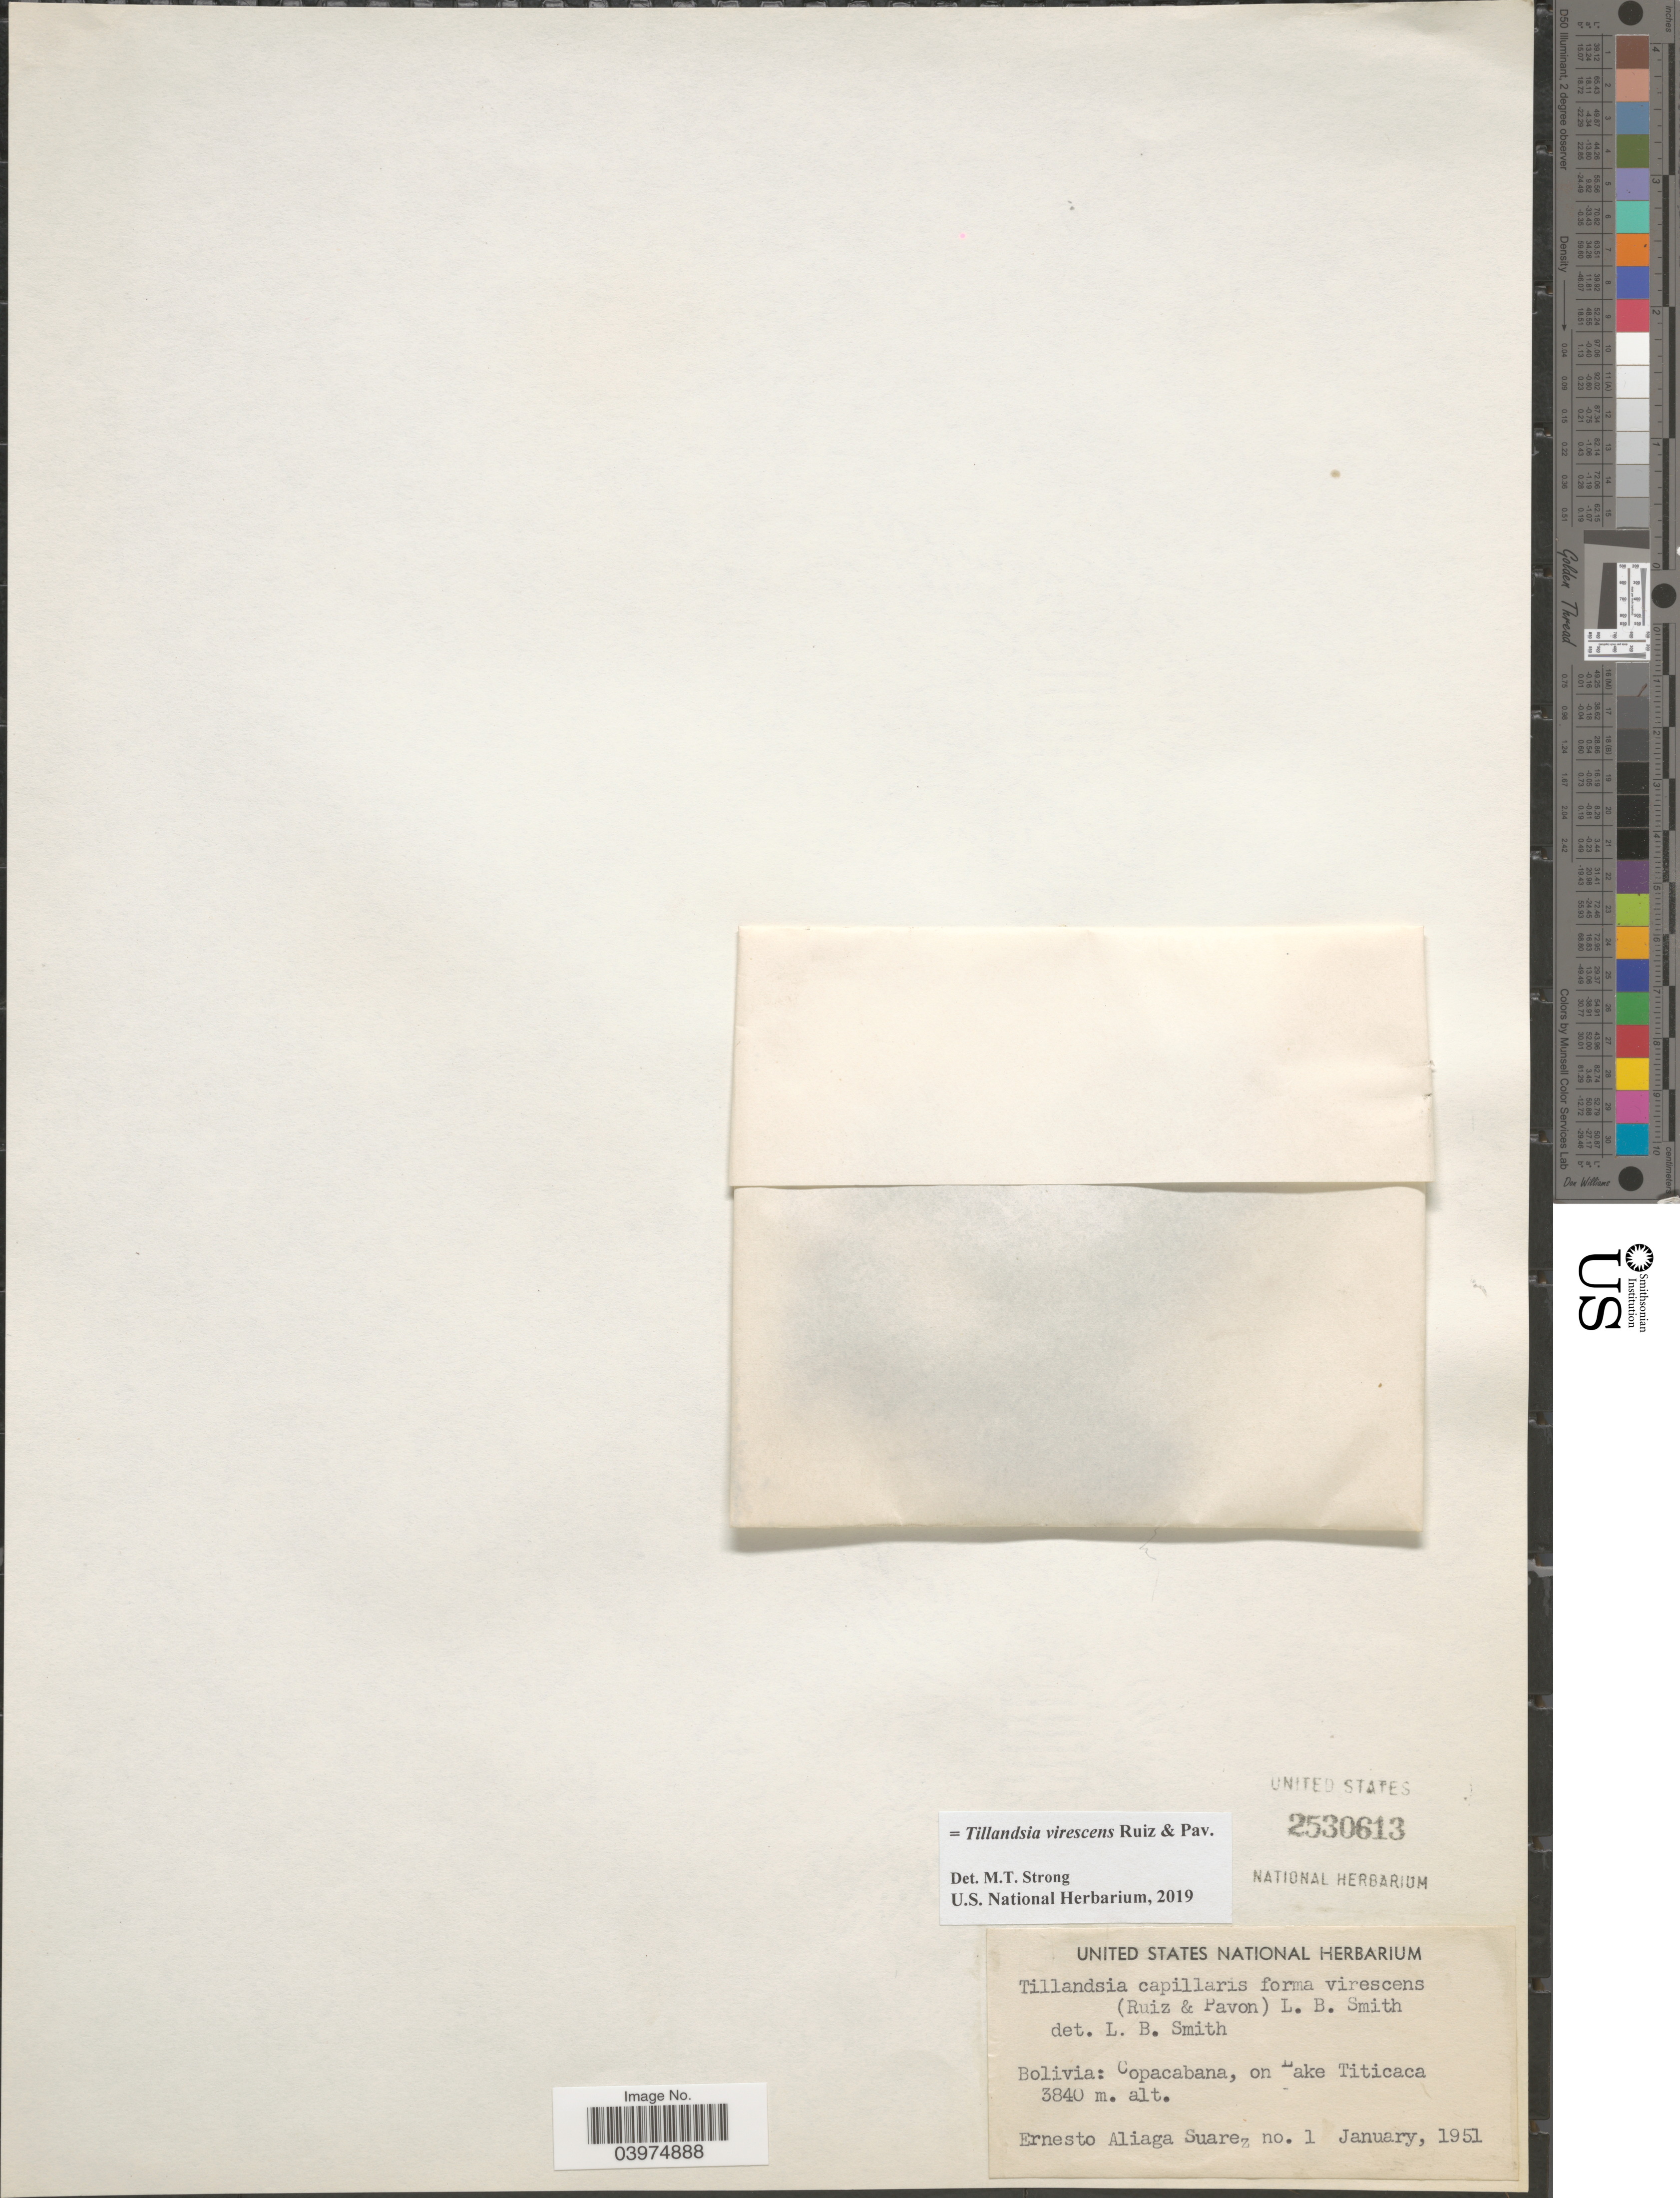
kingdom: Plantae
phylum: Tracheophyta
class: Liliopsida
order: Poales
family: Bromeliaceae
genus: Tillandsia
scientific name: Tillandsia virescens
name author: Ruiz & Pav.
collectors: E. Suarez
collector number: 1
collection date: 1951-01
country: Bolivia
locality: Copacabana, on Lake Titicaca.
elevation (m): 3840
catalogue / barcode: US 2530613